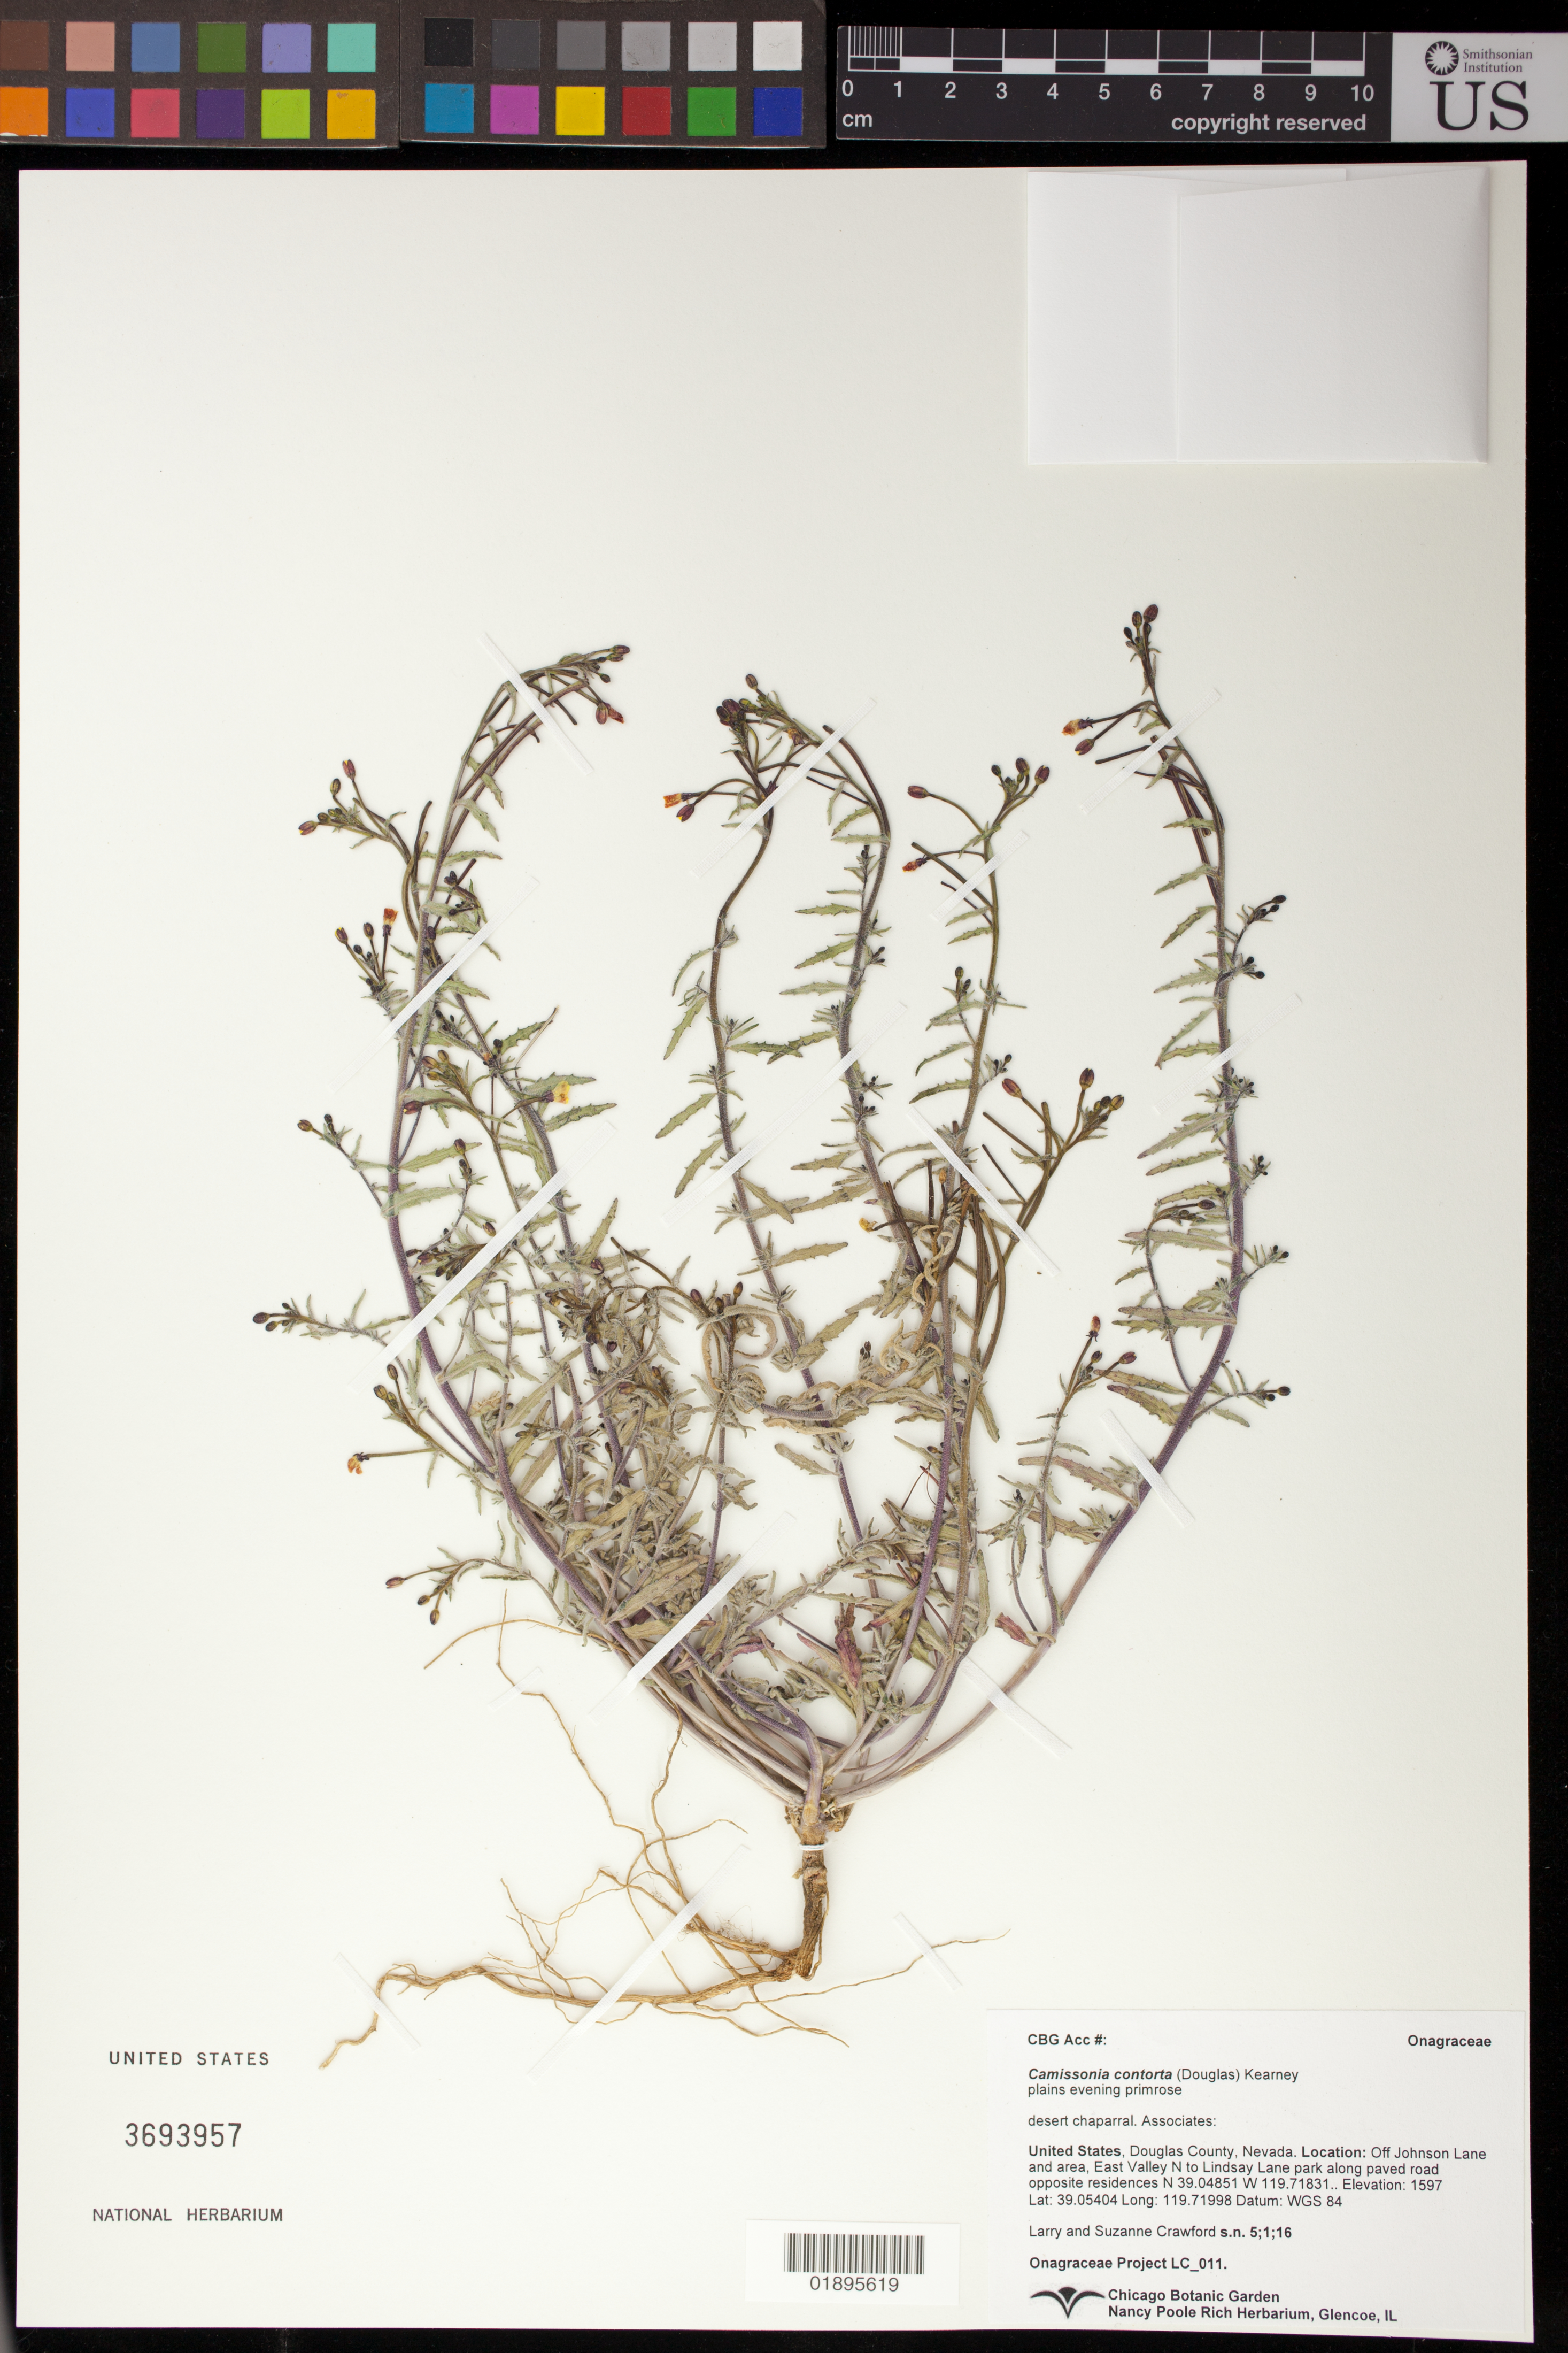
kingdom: Plantae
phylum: Tracheophyta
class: Magnoliopsida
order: Myrtales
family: Onagraceae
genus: Camissonia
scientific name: Camissonia contorta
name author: (Douglas) Kearney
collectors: L. Crawford & S. Crawford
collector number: LC 011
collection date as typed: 5/1/2016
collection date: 2016-05-01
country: United States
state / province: Nevada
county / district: Douglas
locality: Off Johnson Lane and area, East Valley N to Lindsay Lane, park along paved road opposite residences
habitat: Desert chapperal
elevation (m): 1597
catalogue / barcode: US 3693957